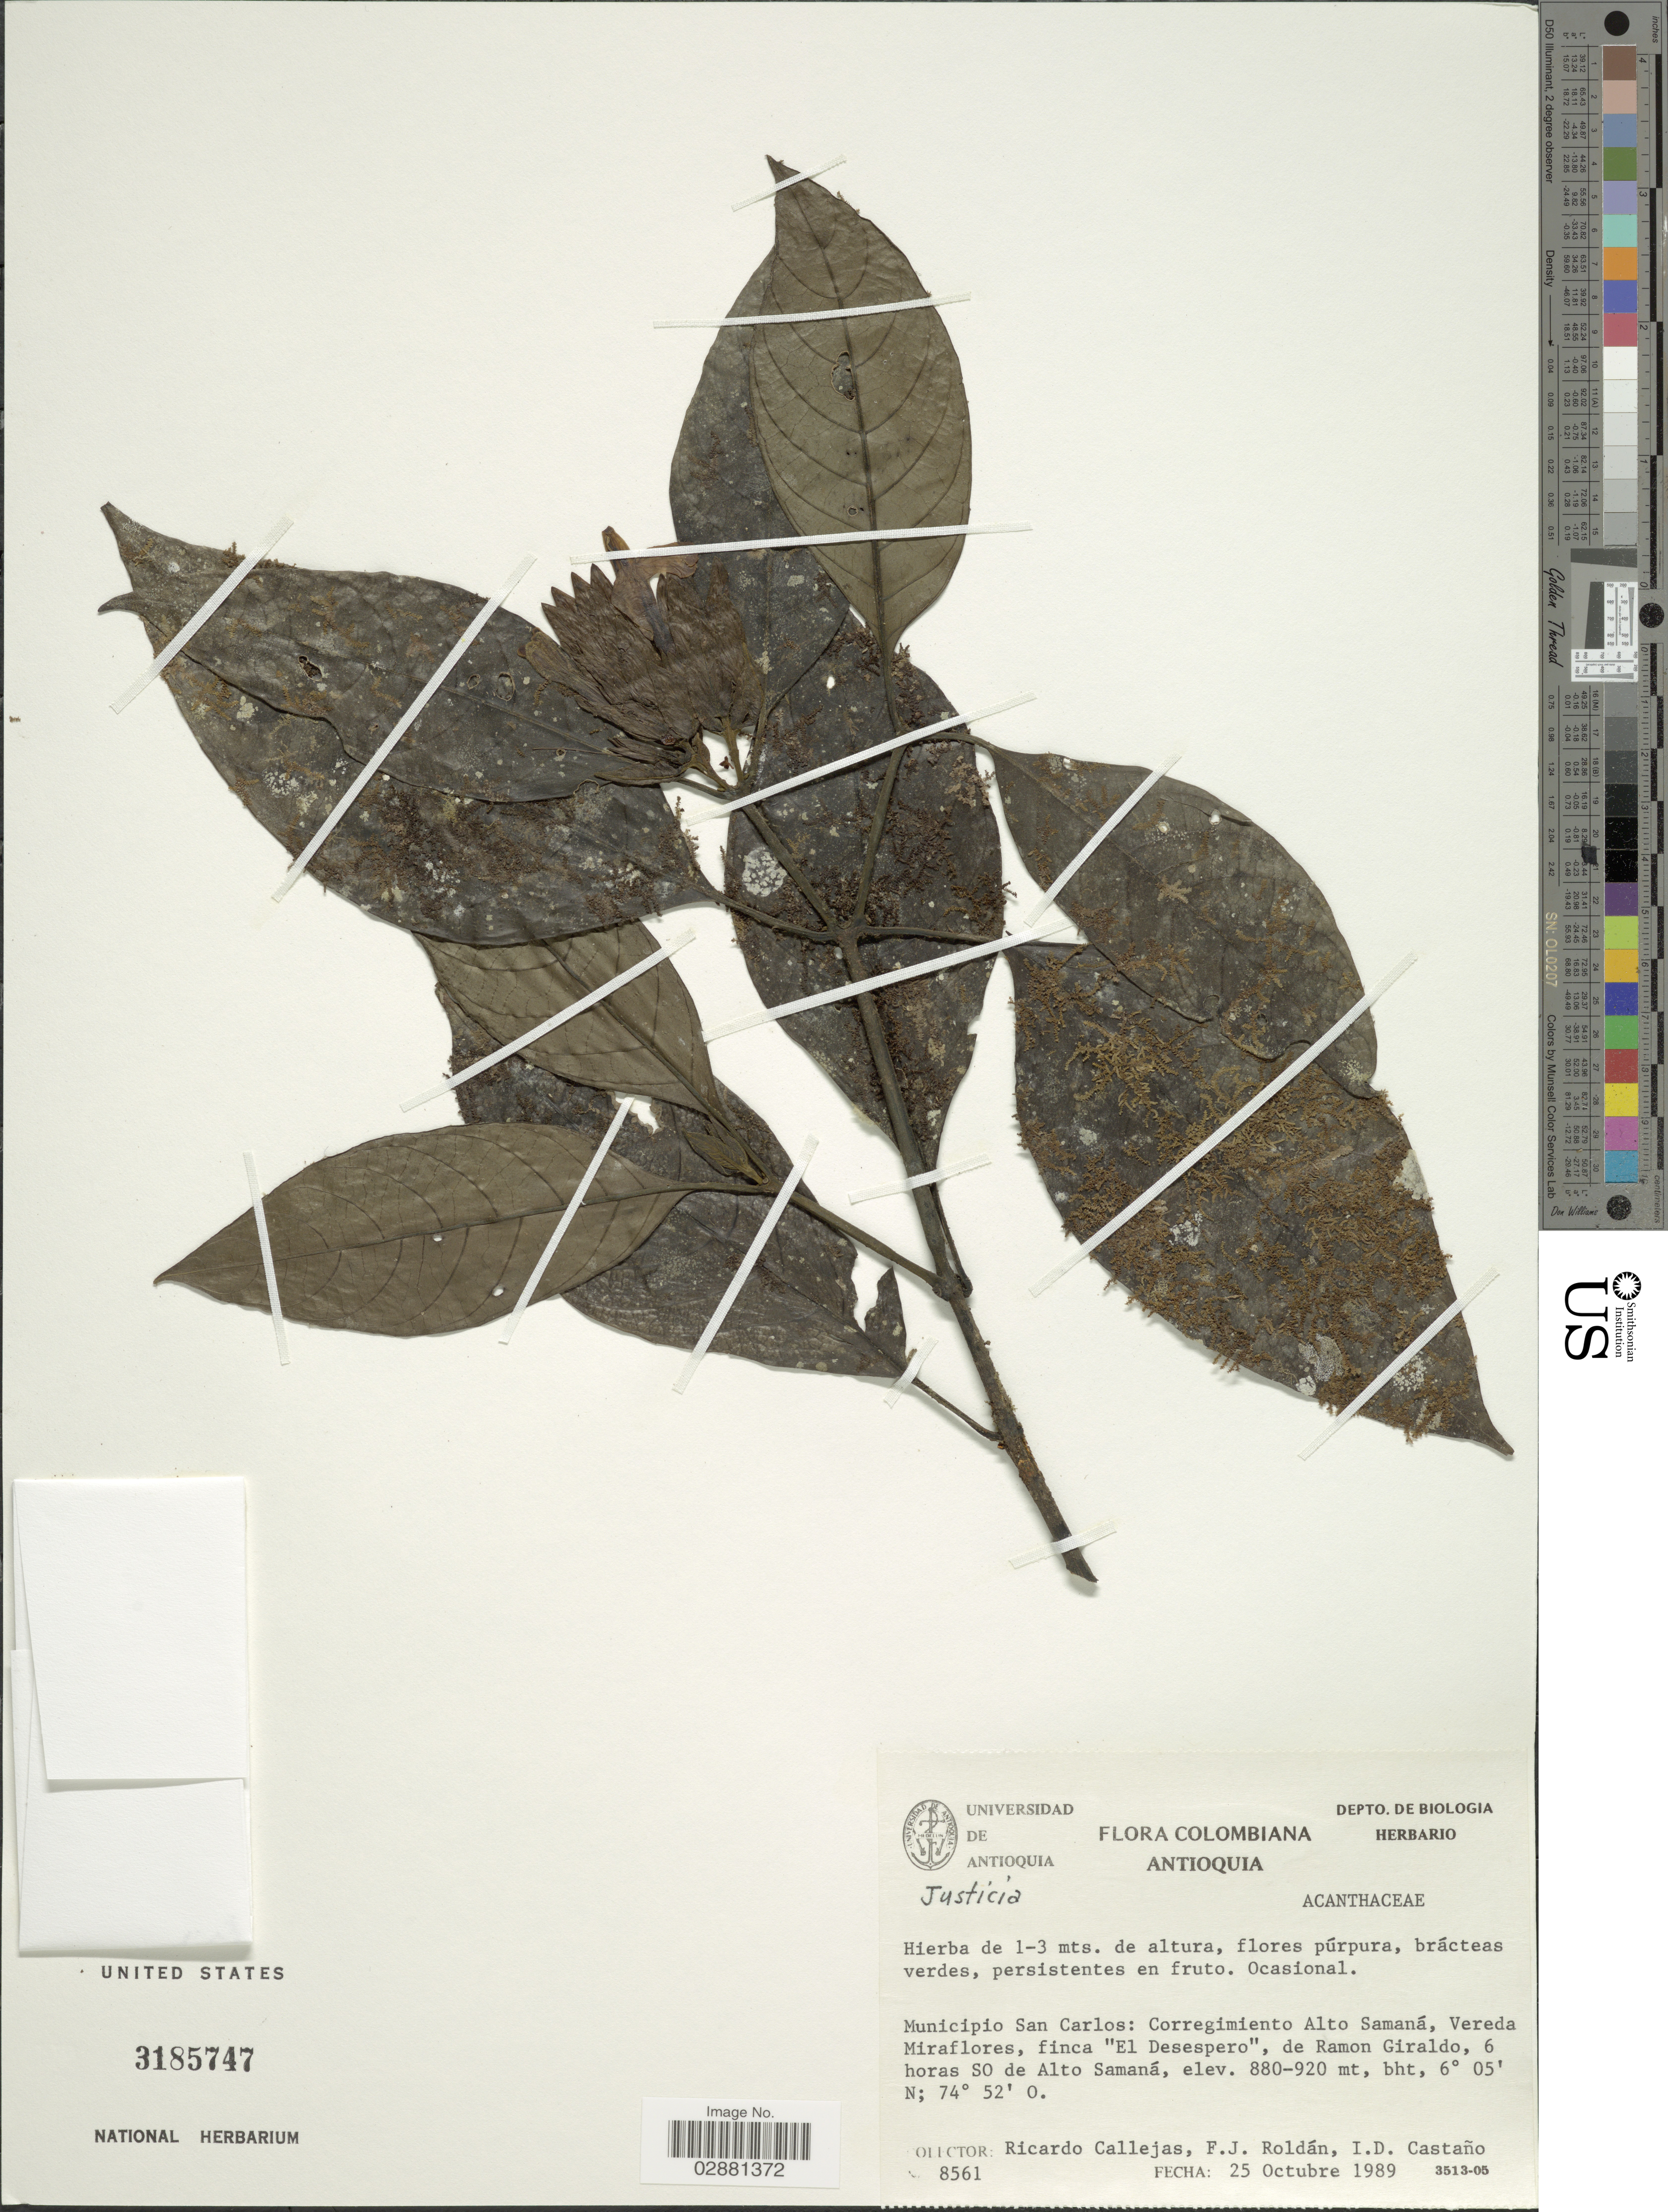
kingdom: Plantae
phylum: Tracheophyta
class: Magnoliopsida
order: Lamiales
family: Acanthaceae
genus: Justicia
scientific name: Justicia sp.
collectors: R. Callejas, F. J. Roldán & I. Castaño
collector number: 8561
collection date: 1989-10-25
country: Colombia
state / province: Antioquia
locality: Municipio San Carlos: Corregimiento Alto Samaná, Vereda Miraflores, finca "El Desespero", de Ramon Giraldo, 6 horas SO de Alto Samaná.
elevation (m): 880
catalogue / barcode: US 3185747